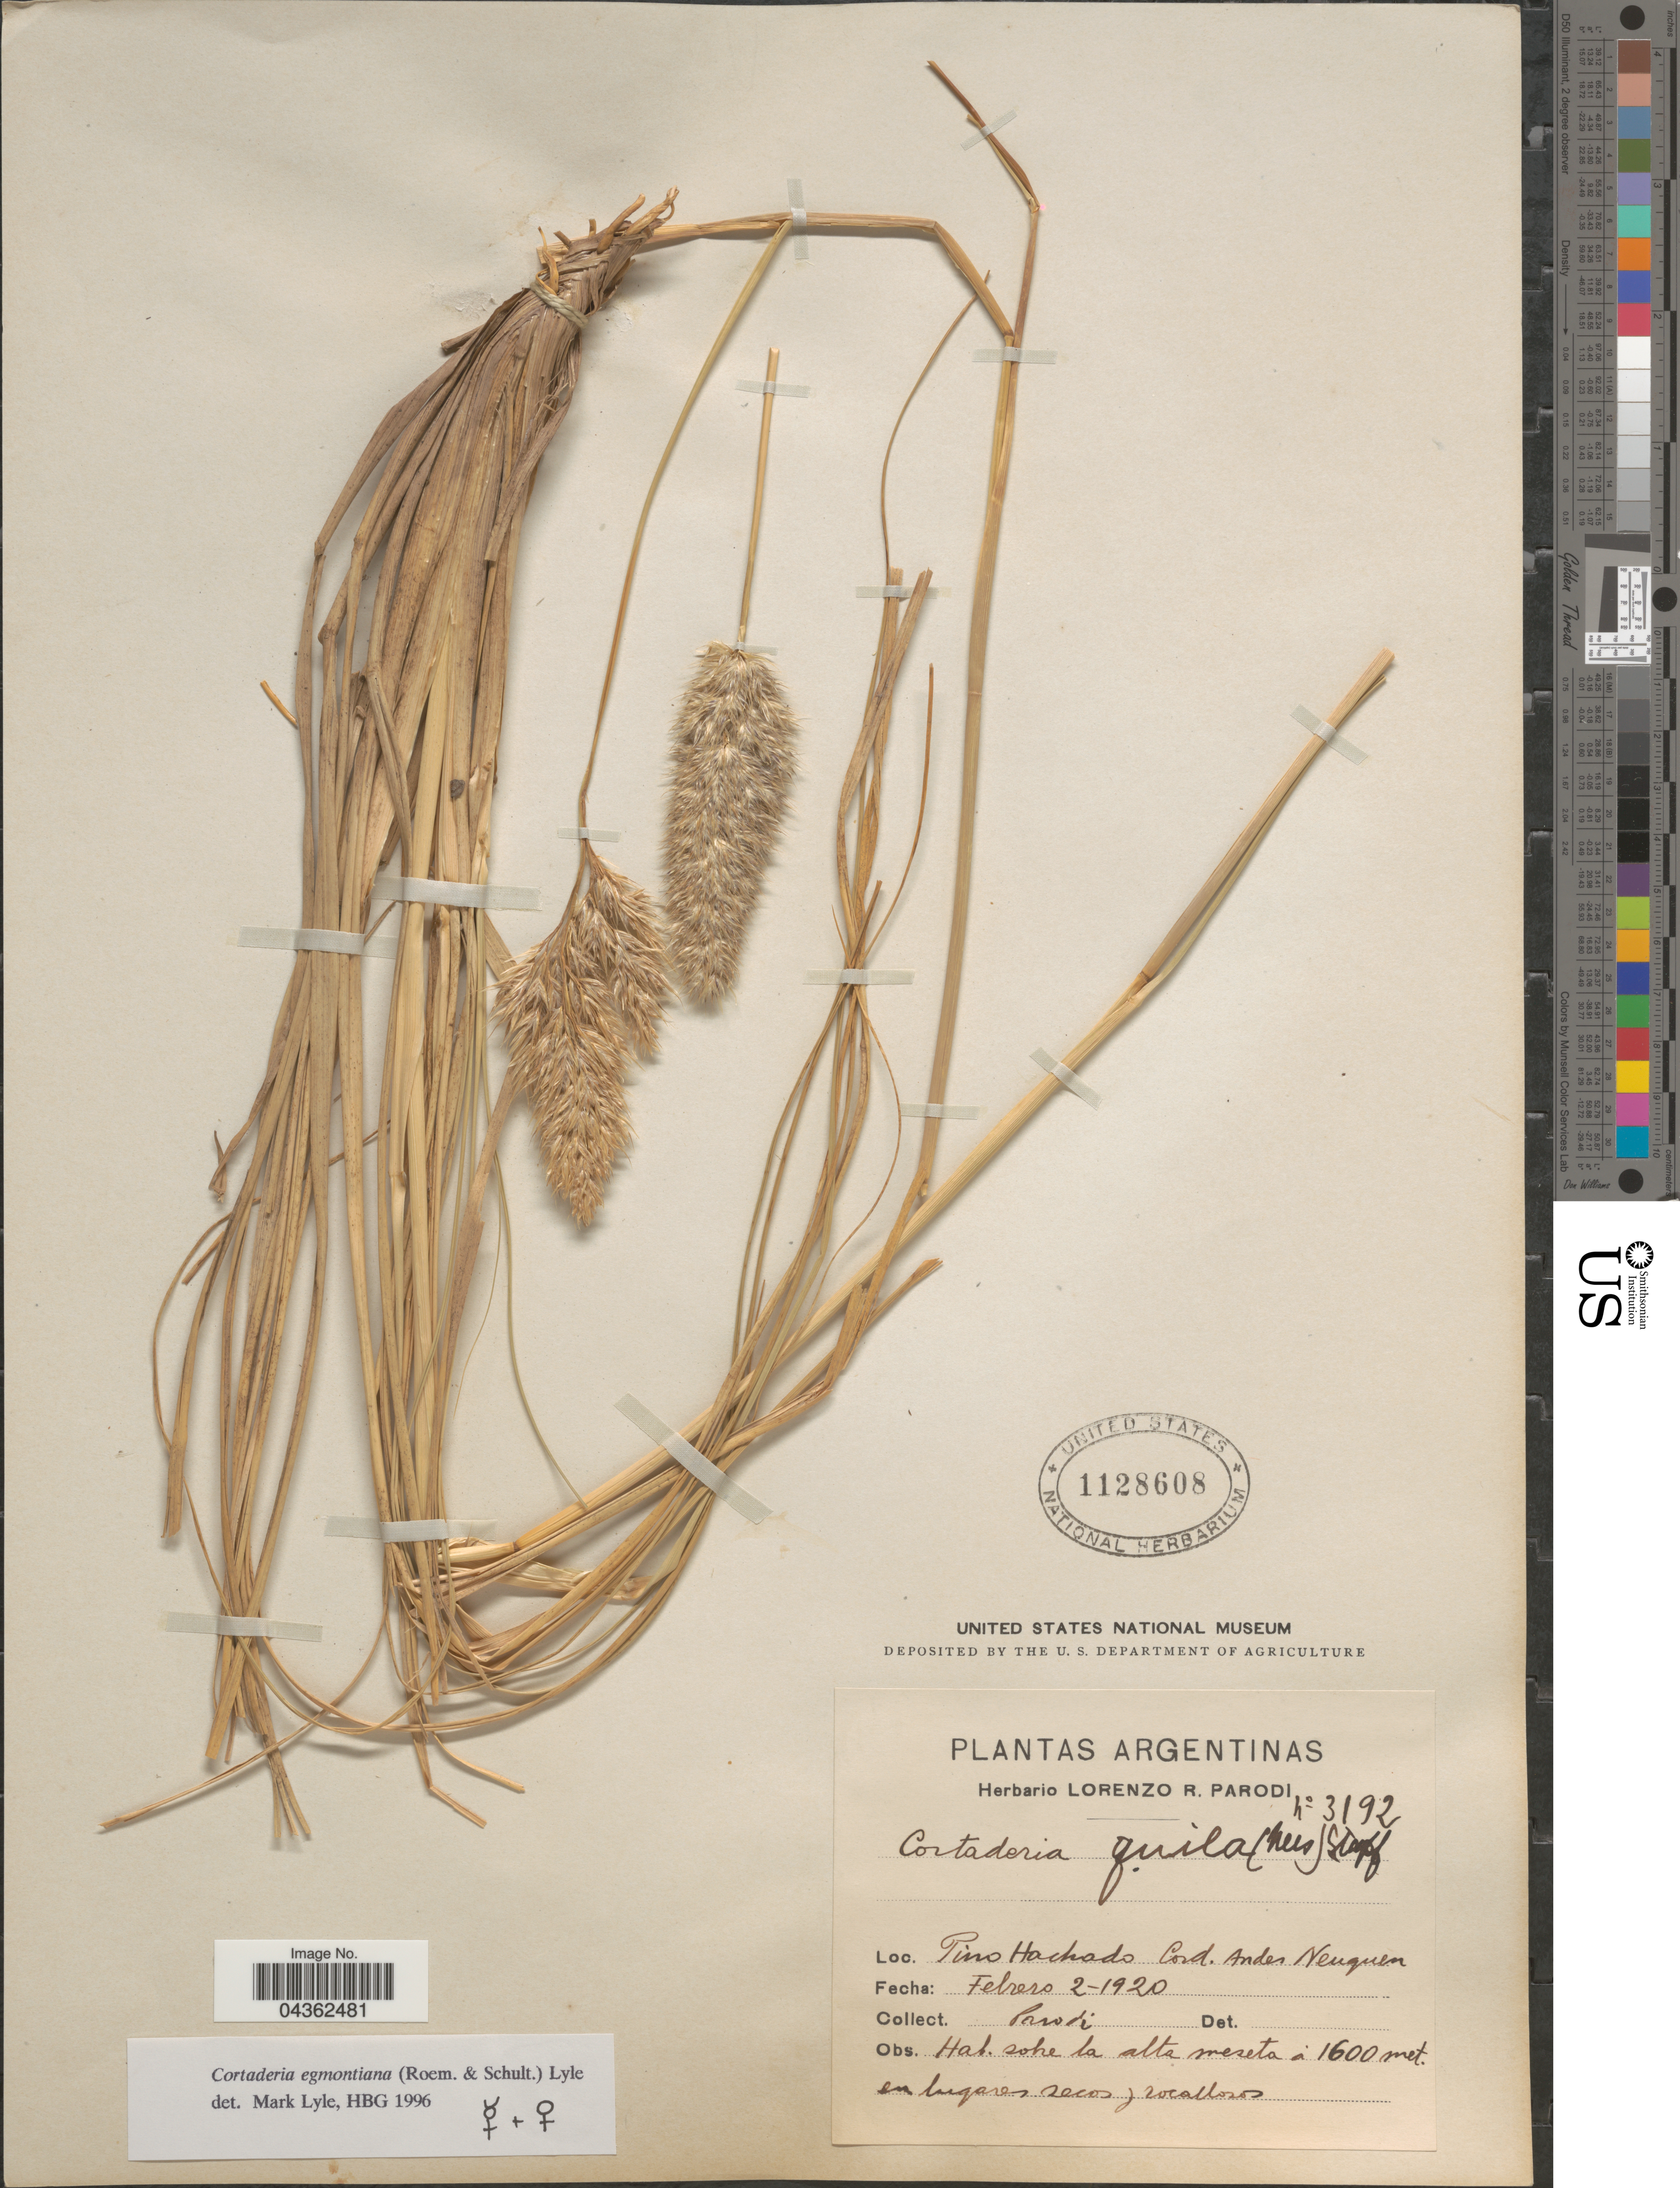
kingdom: Plantae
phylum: Tracheophyta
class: Liliopsida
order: Poales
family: Poaceae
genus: Cortaderia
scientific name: Cortaderia egmontiana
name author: (Roem. & Schult.) Lyle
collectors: L. R. Parodi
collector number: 3192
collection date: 1920-02-02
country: Argentina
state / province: Neuquen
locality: Pino Hachado Cord. Andes.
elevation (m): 1600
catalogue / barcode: US 1128608